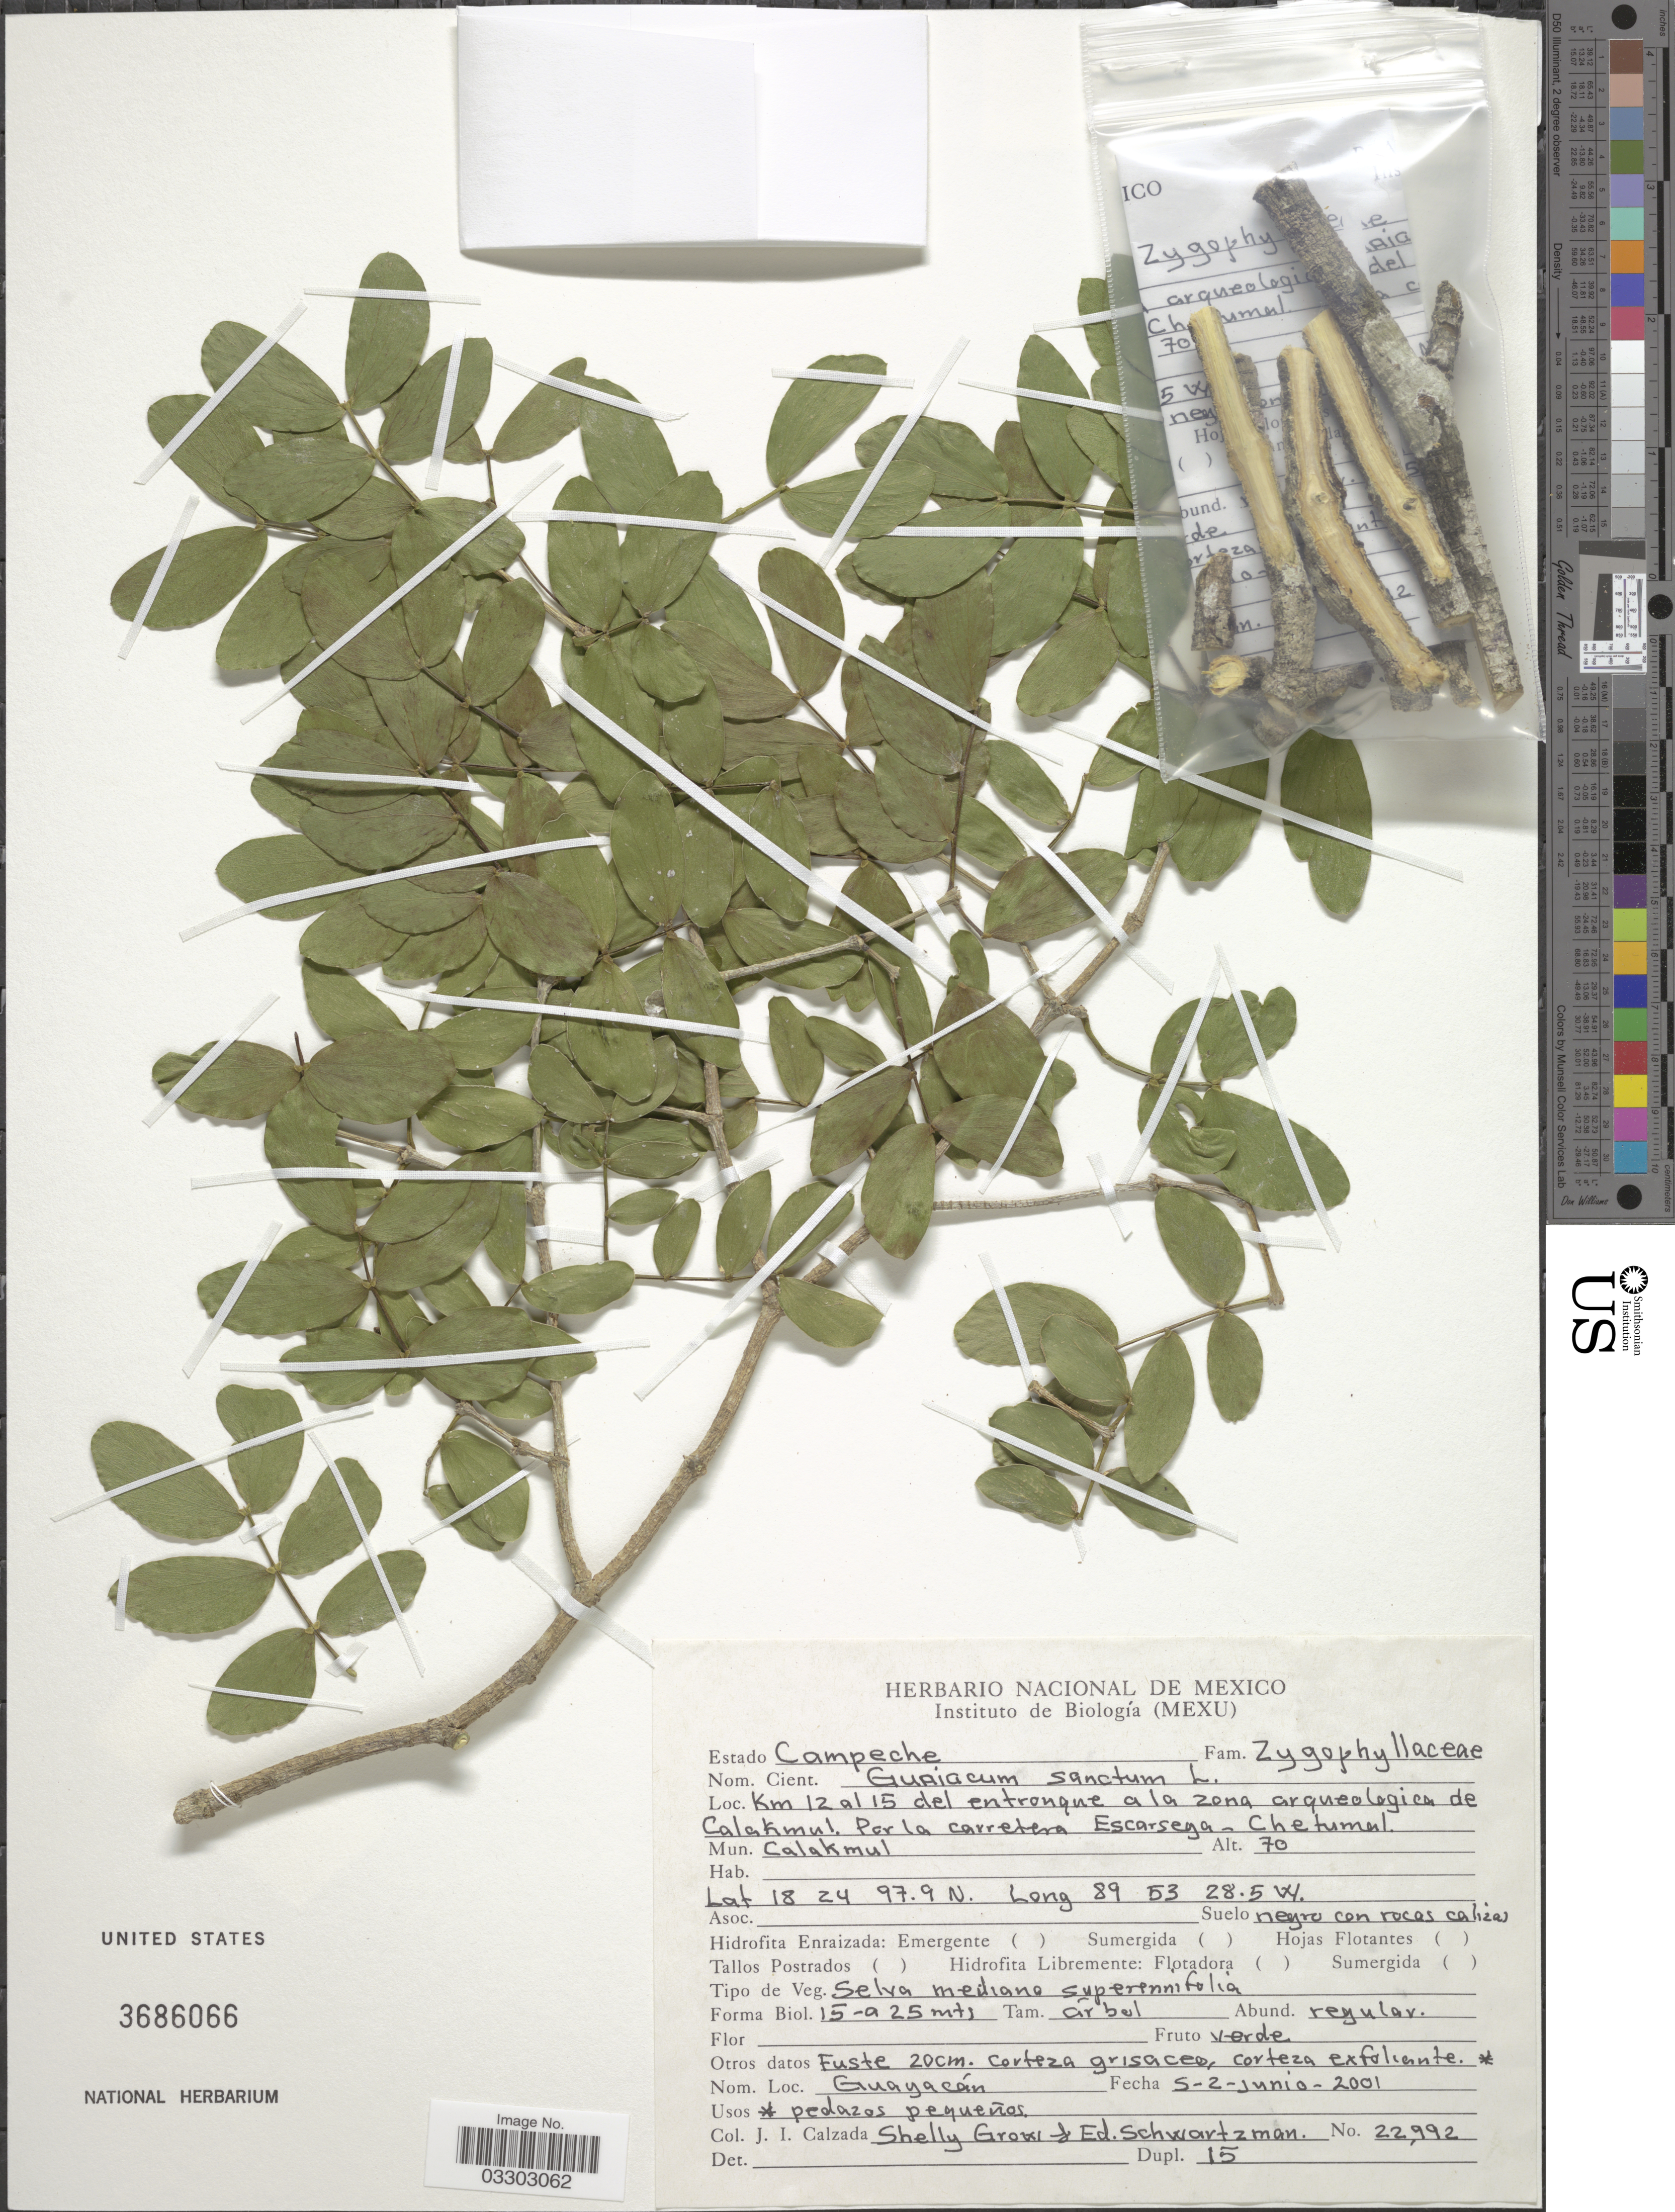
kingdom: Plantae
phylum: Tracheophyta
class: Magnoliopsida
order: Zygophyllales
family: Zygophyllaceae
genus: Guaiacum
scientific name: Guaiacum sanctum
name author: L.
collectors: J. I. Calzada, S. Grow & E. Schwartzman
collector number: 22992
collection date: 2001-06-02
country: Mexico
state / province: Campeche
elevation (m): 70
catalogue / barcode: US 3686066